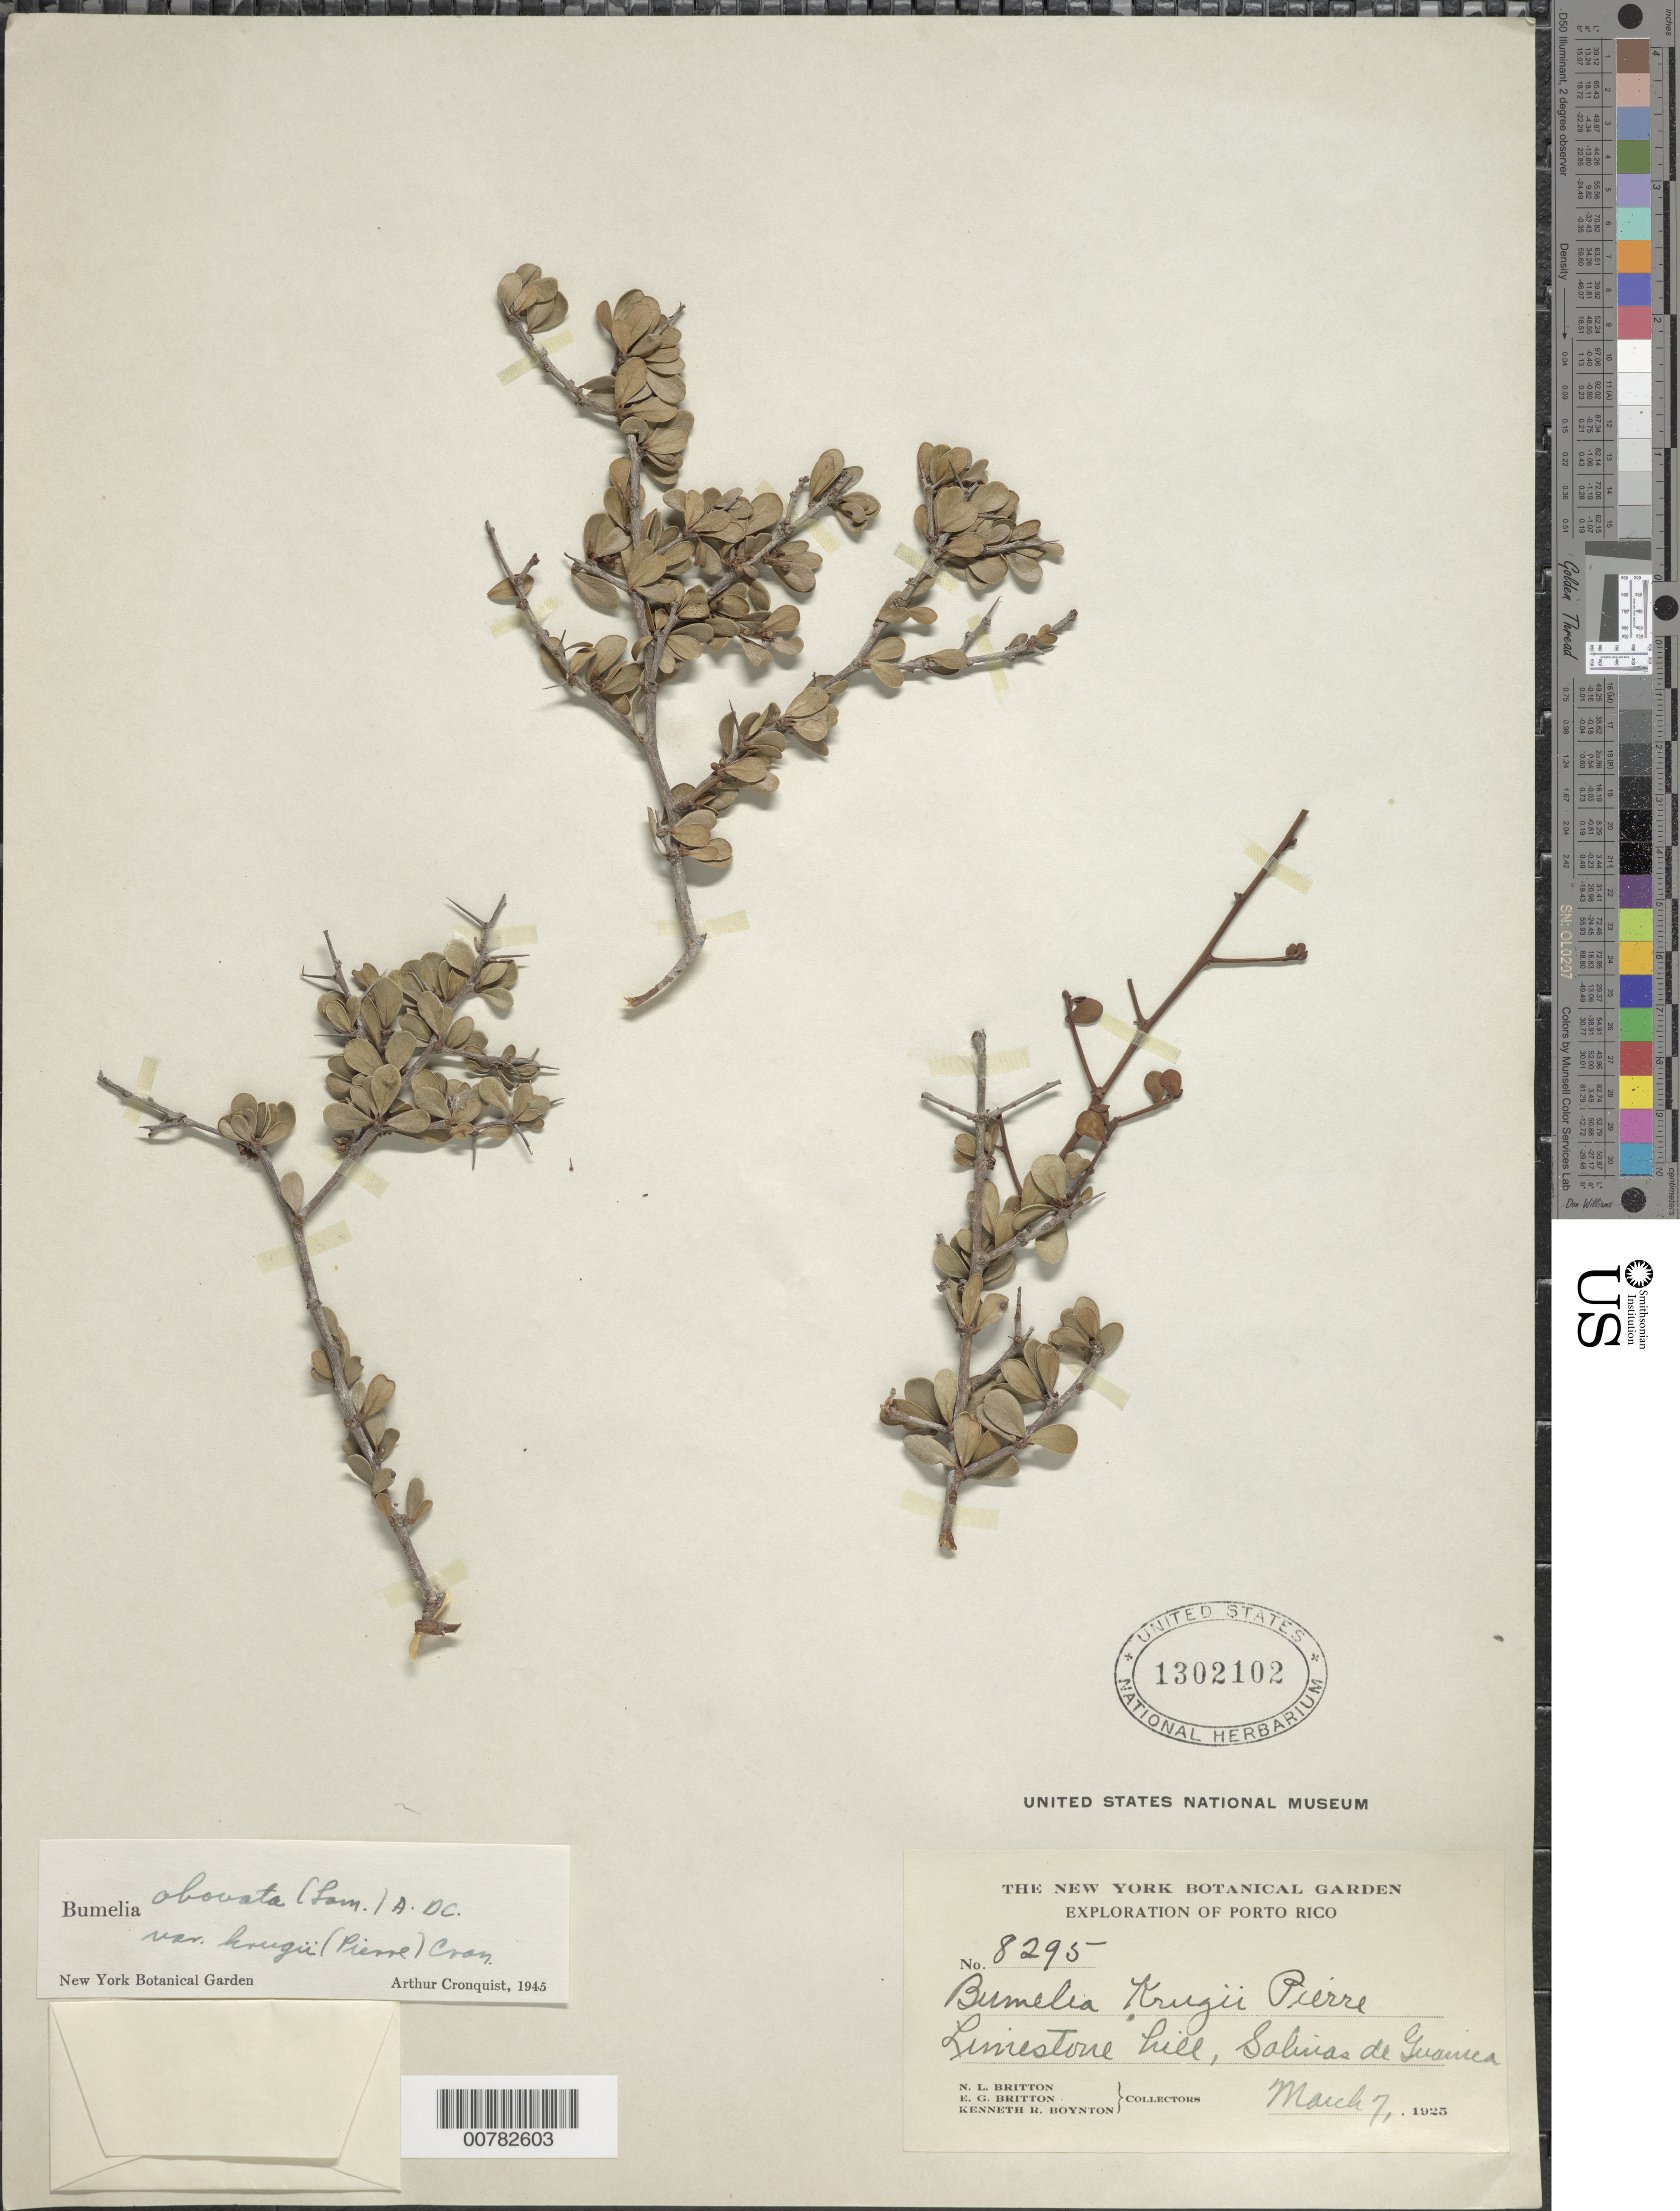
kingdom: Plantae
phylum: Tracheophyta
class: Magnoliopsida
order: Ericales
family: Sapotaceae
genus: Sideroxylon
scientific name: Sideroxylon obovatum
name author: Lam.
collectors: N. Britton, E. G. Britton & K. Boynton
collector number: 8295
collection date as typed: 07 Mar 1925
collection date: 1925-03-07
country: Puerto Rico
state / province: Guánica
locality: Salinas to Guanica.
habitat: Limestone hill.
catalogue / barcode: US 1302102